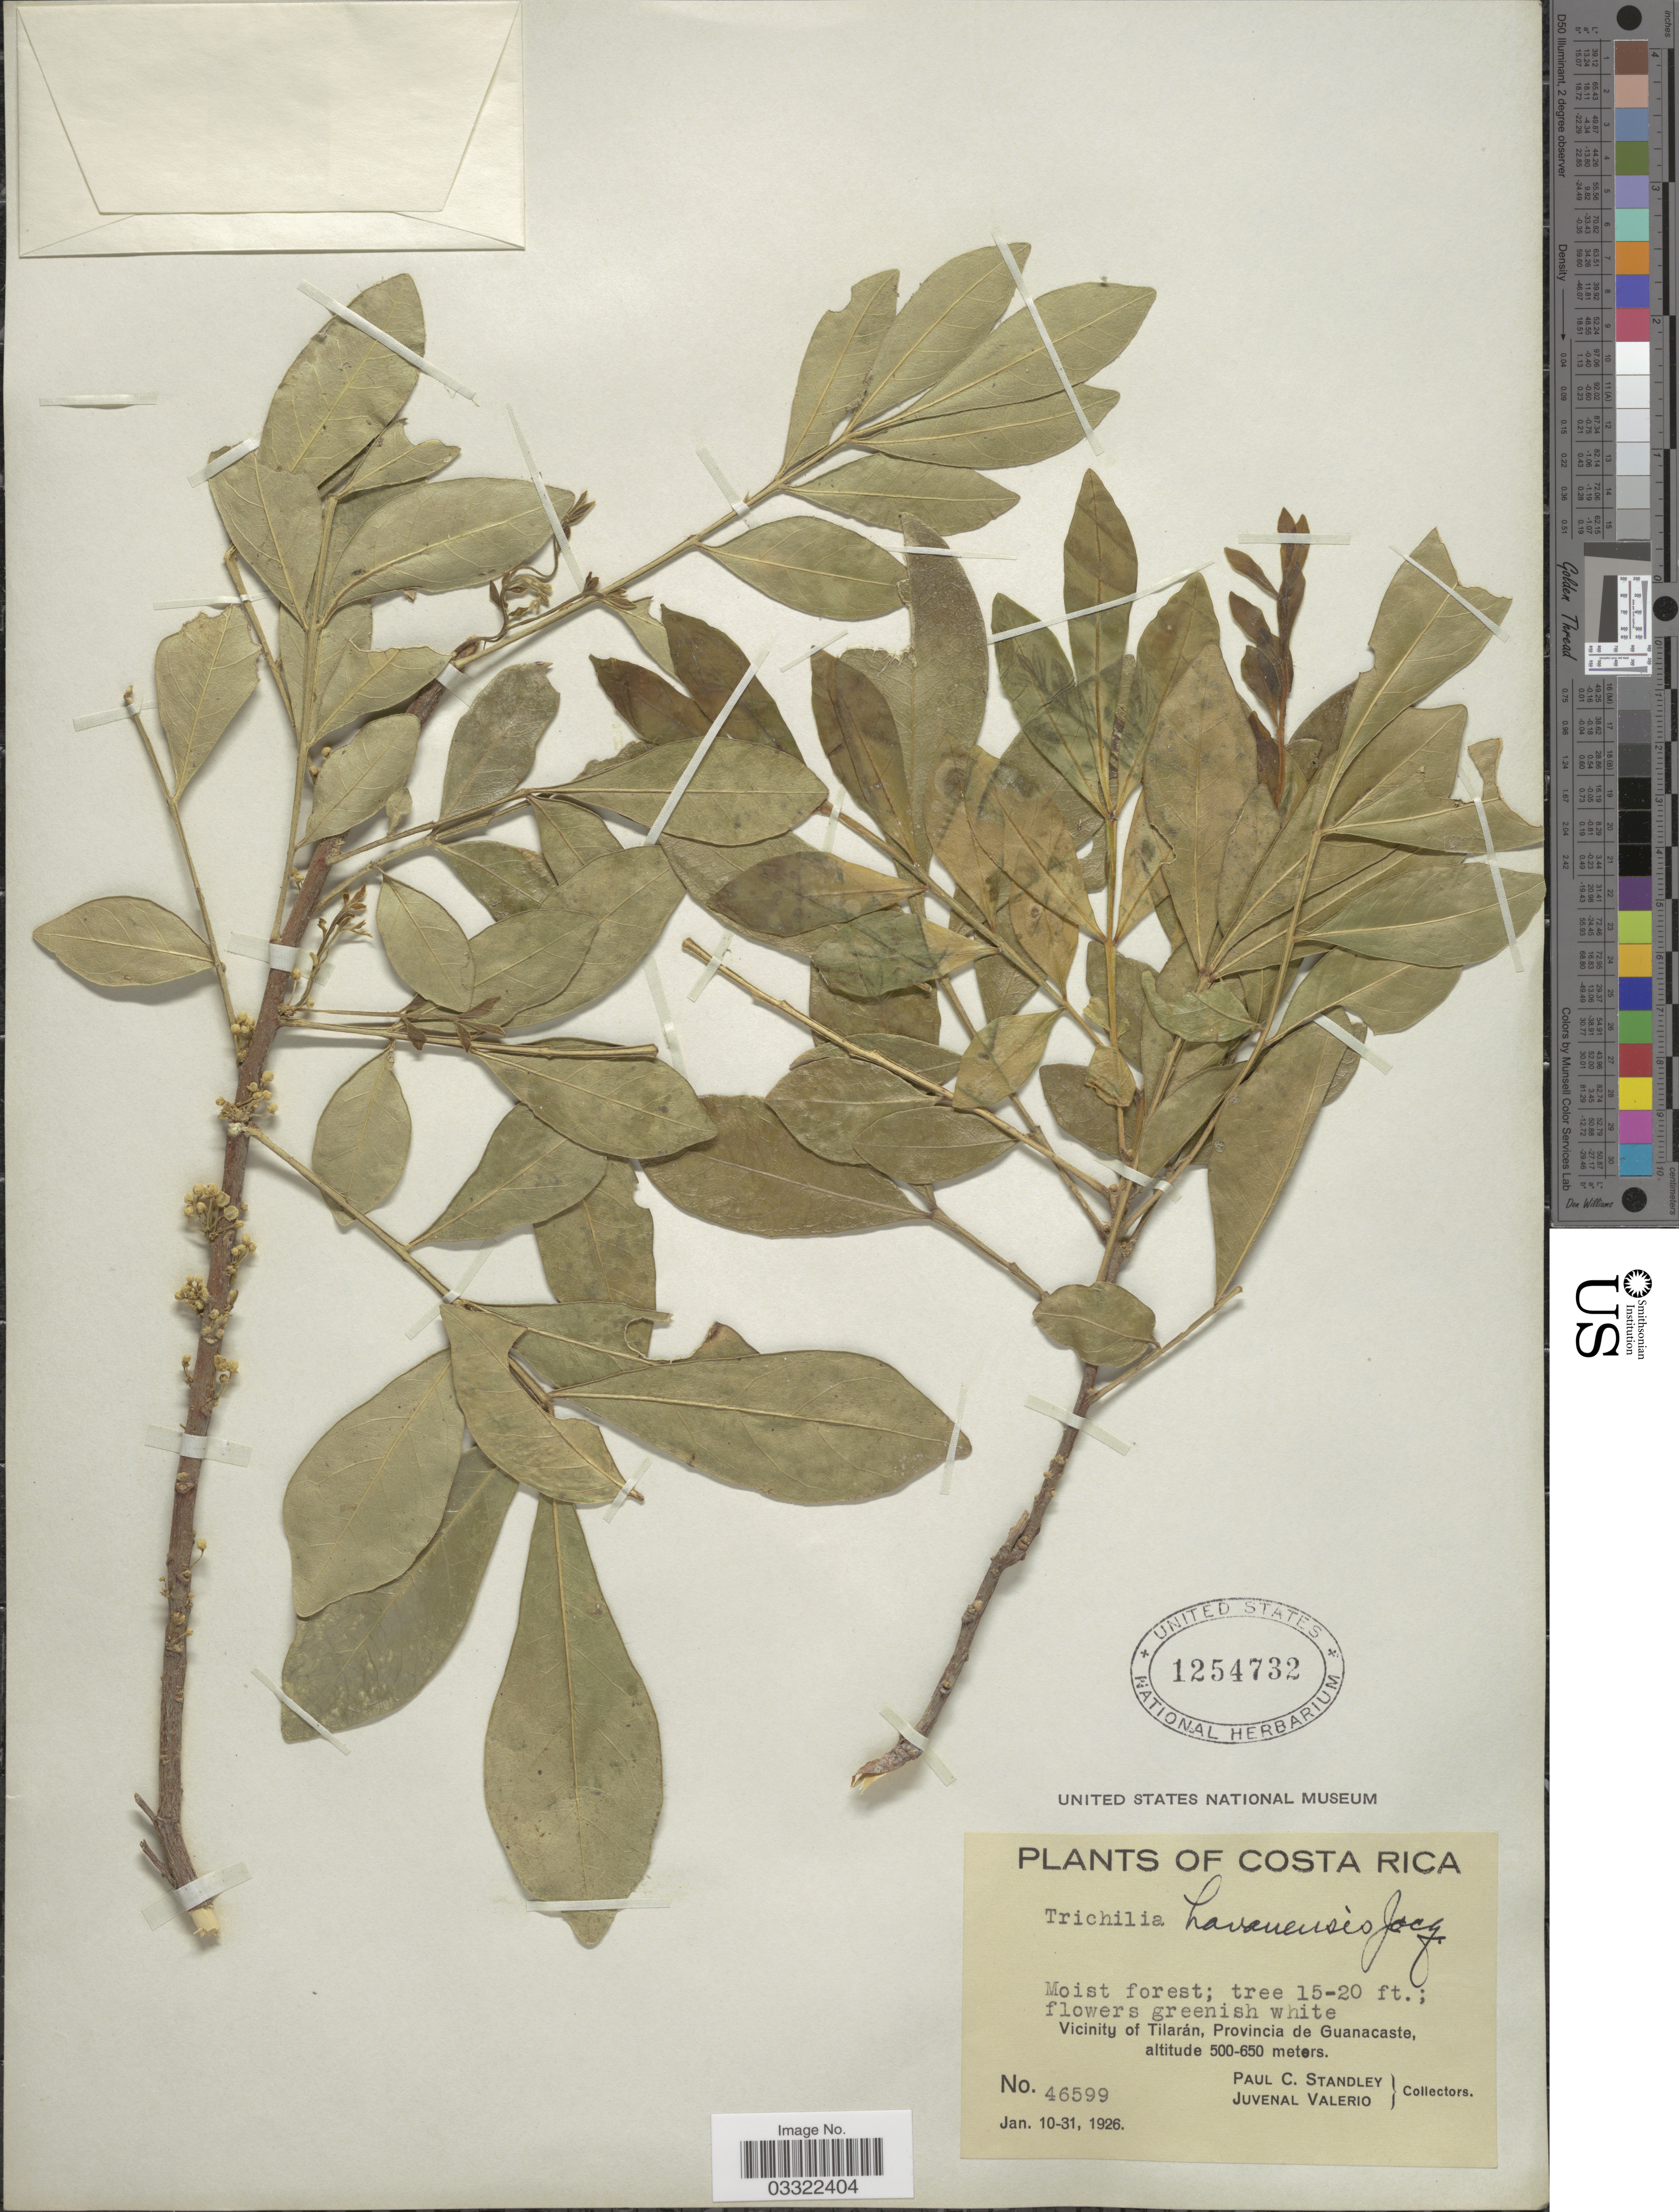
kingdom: Plantae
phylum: Tracheophyta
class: Magnoliopsida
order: Sapindales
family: Meliaceae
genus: Trichilia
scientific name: Trichilia havanensis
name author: Jacq.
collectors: P. C. Standley & J. Valerio R.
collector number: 46599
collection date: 1926-01-10/1926-01-31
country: Costa Rica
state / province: Guanacaste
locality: Vicinity of Tilarán.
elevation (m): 500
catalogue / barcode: US 1254732